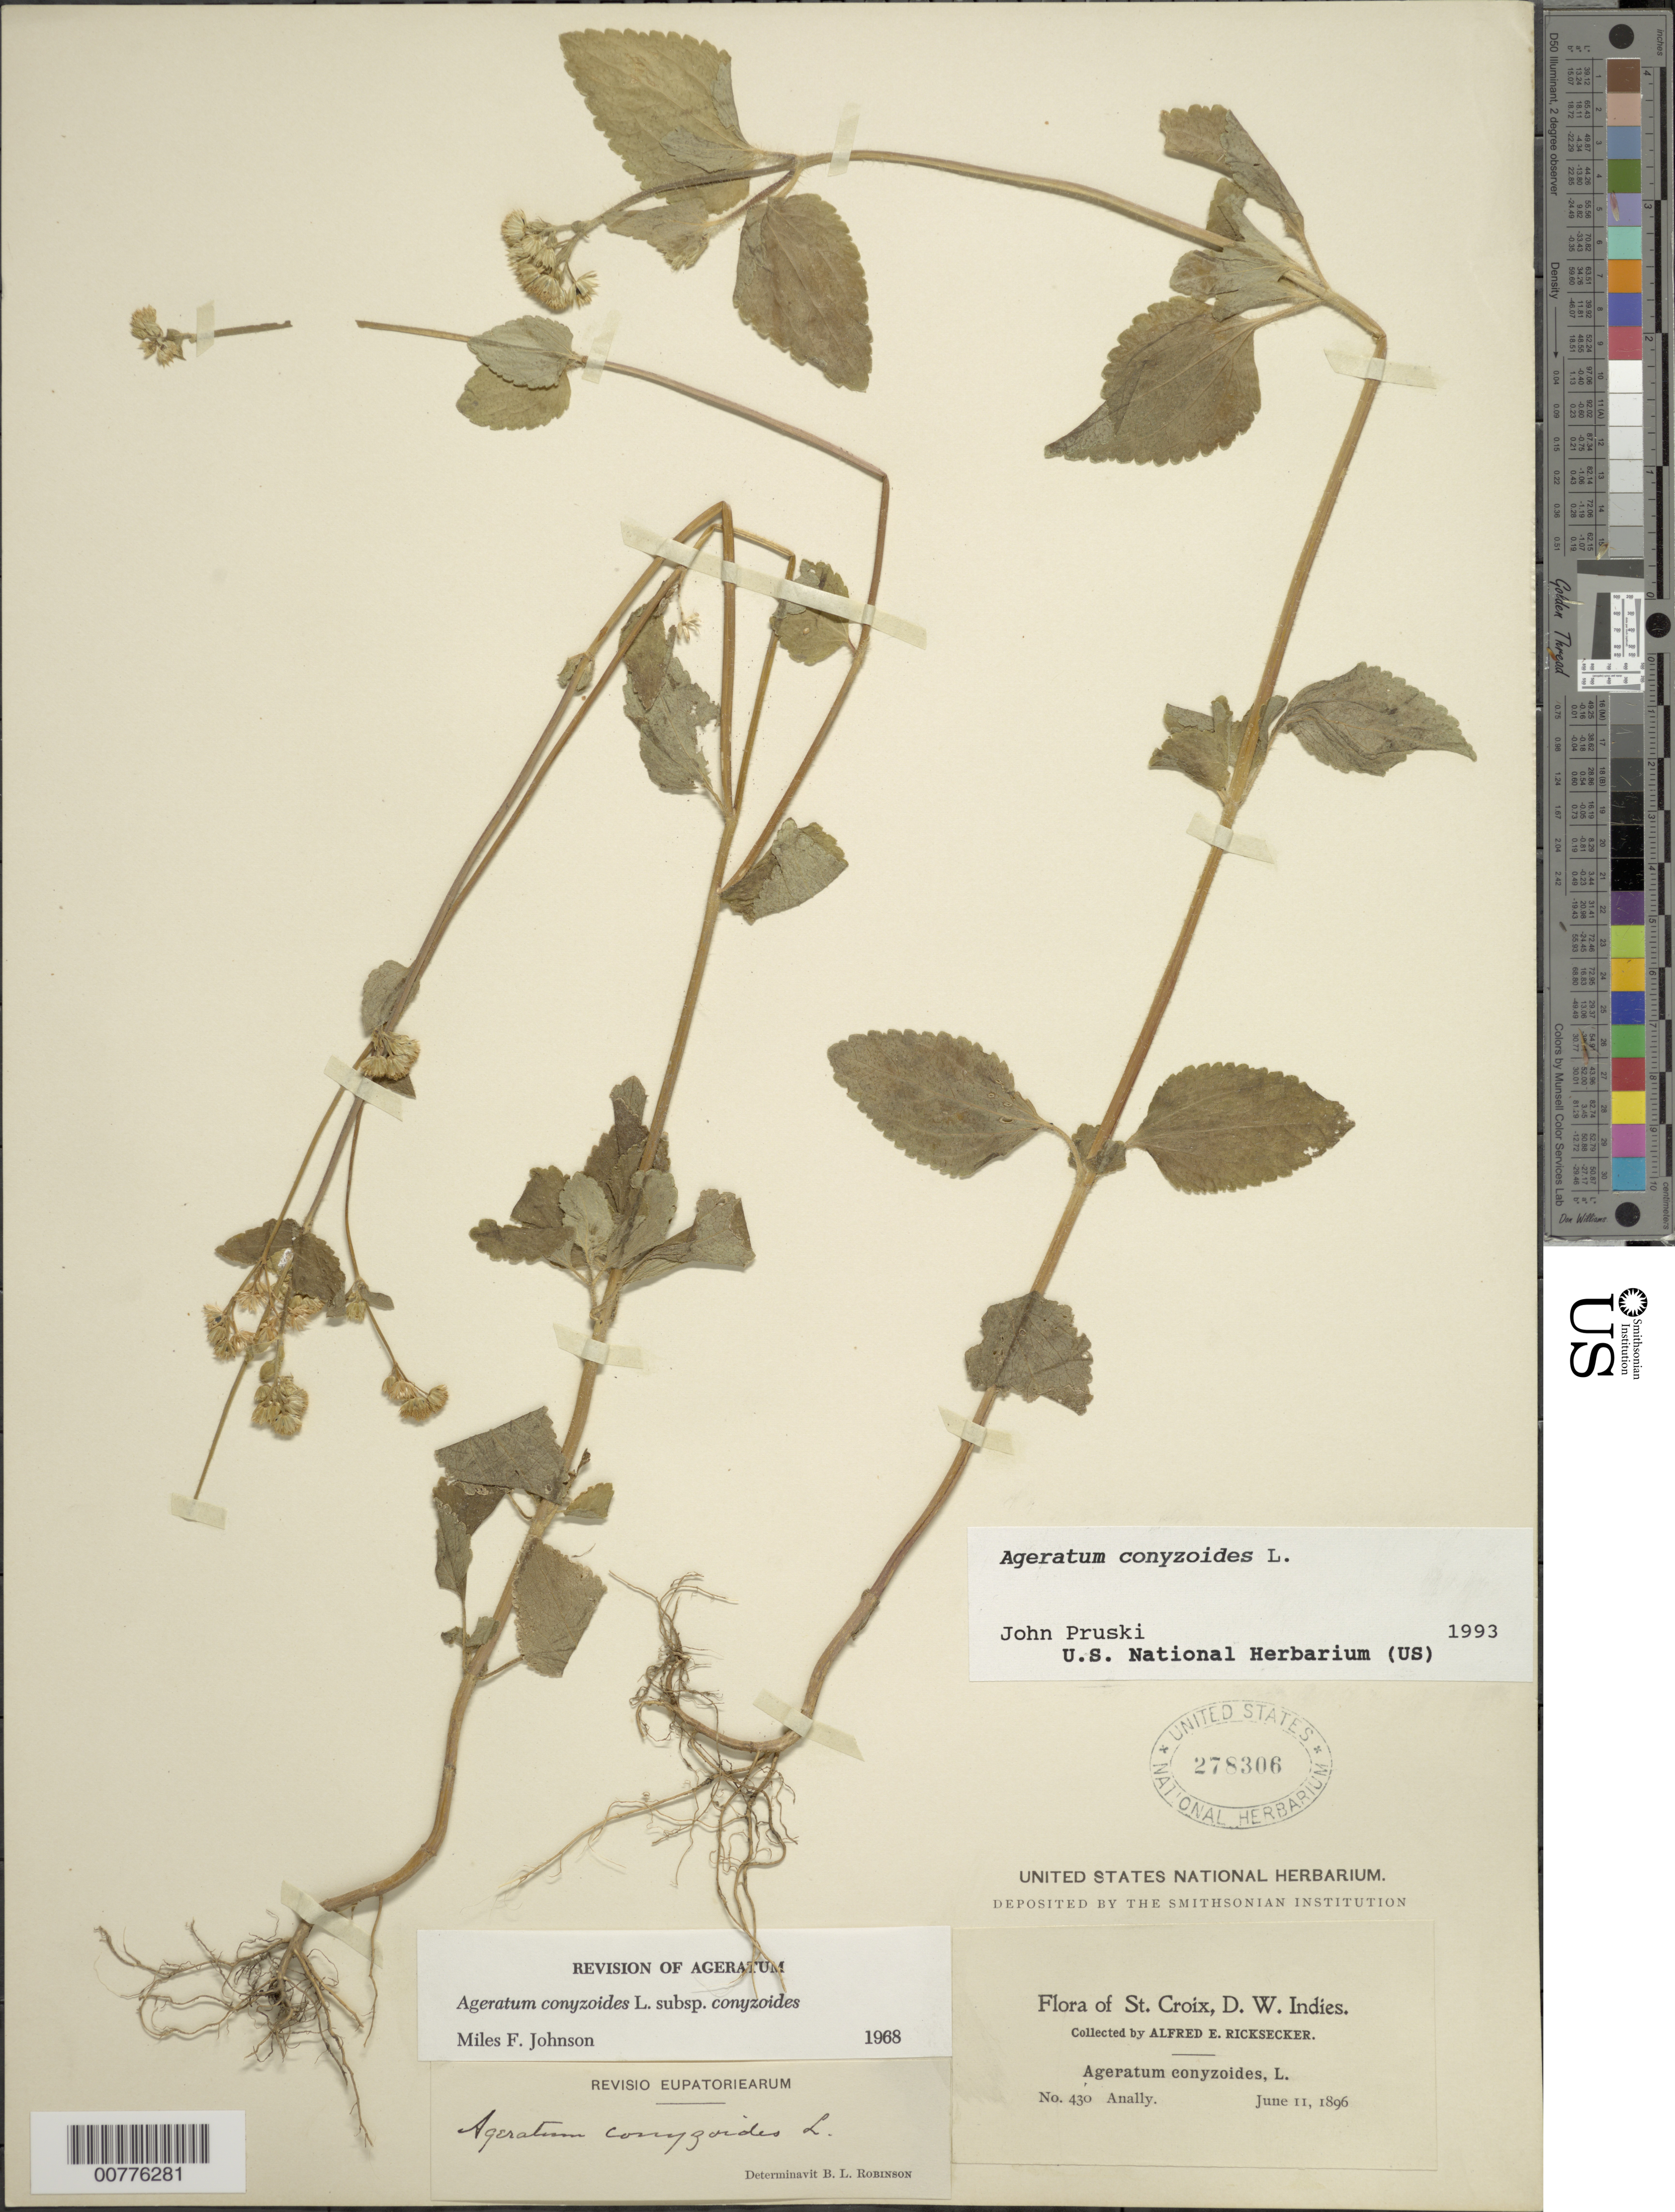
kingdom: Plantae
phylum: Tracheophyta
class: Magnoliopsida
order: Asterales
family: Asteraceae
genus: Ageratum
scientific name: Ageratum conyzoides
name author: L.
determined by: Pruski, J. F.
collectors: A. E. Ricksecker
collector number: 430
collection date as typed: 11 Jun 1896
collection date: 1896-06-11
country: U.S. Virgin Islands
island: St. Croix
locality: Anally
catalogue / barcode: US 278306